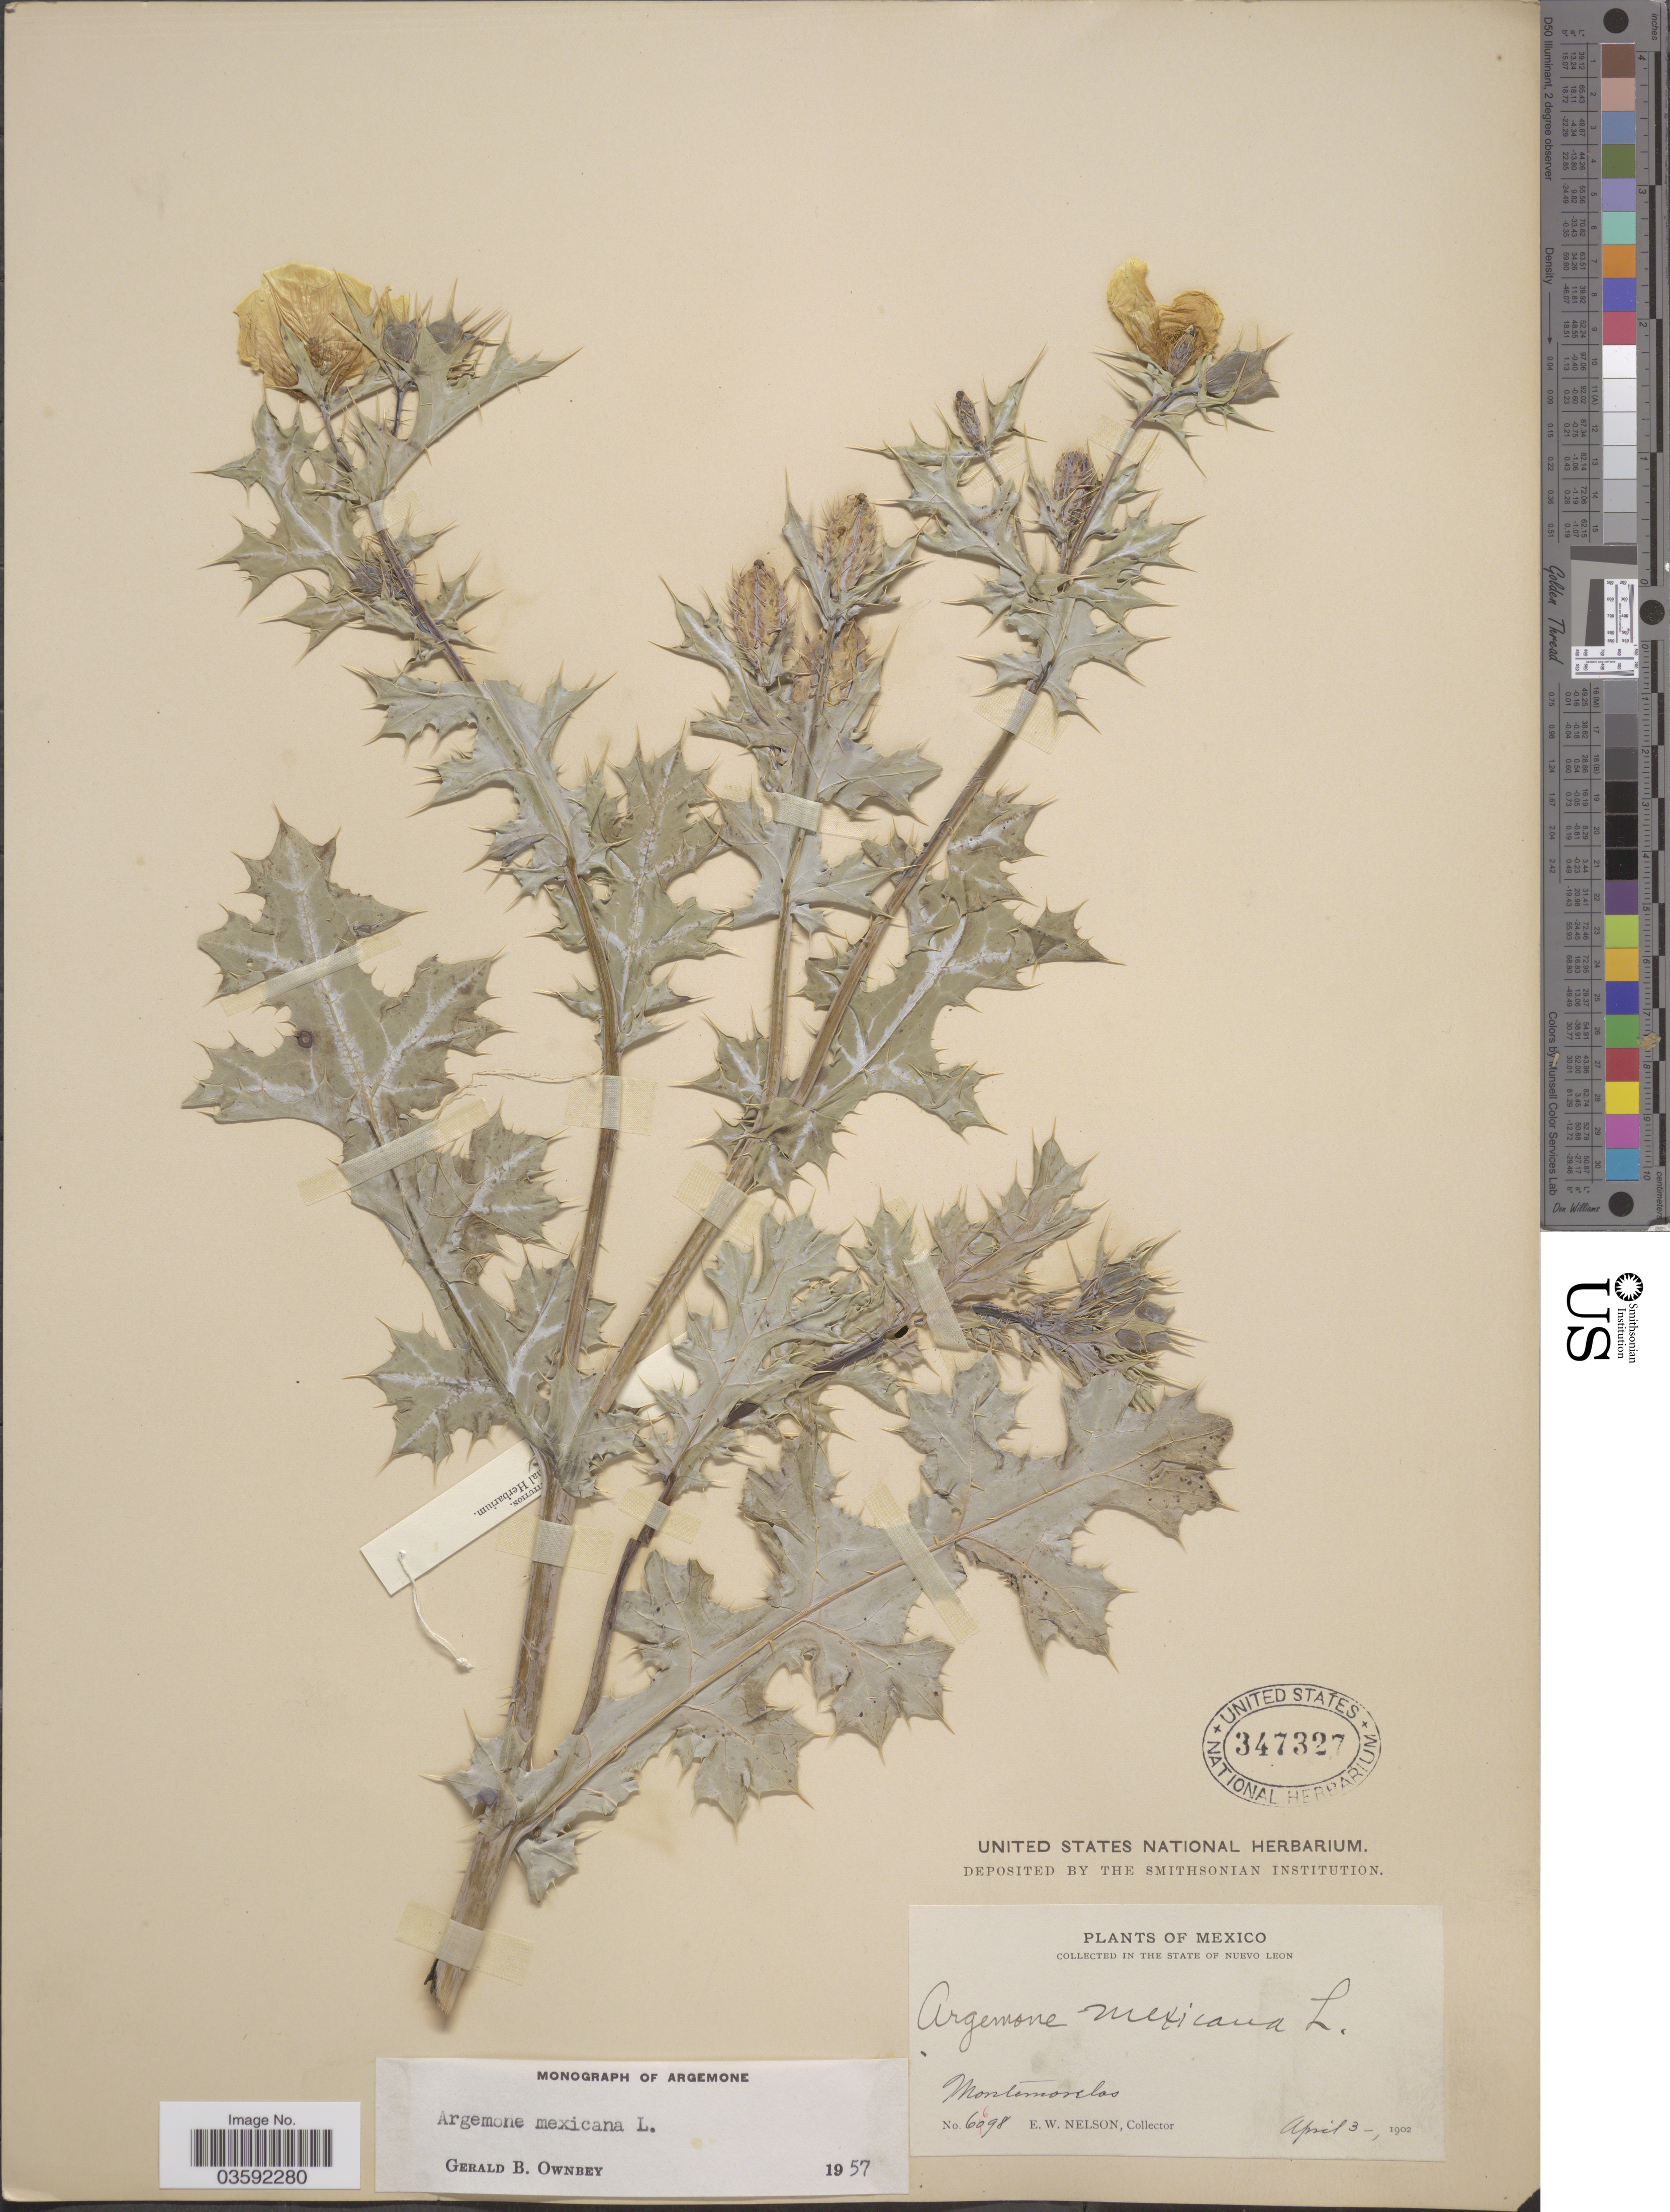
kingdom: Plantae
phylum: Tracheophyta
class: Magnoliopsida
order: Ranunculales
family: Papaveraceae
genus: Argemone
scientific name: Argemone mexicana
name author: L.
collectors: E. W. Nelson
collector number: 6698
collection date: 1902-04-03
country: Mexico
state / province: Nuevo León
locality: Montemorelos.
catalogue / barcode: US 347327